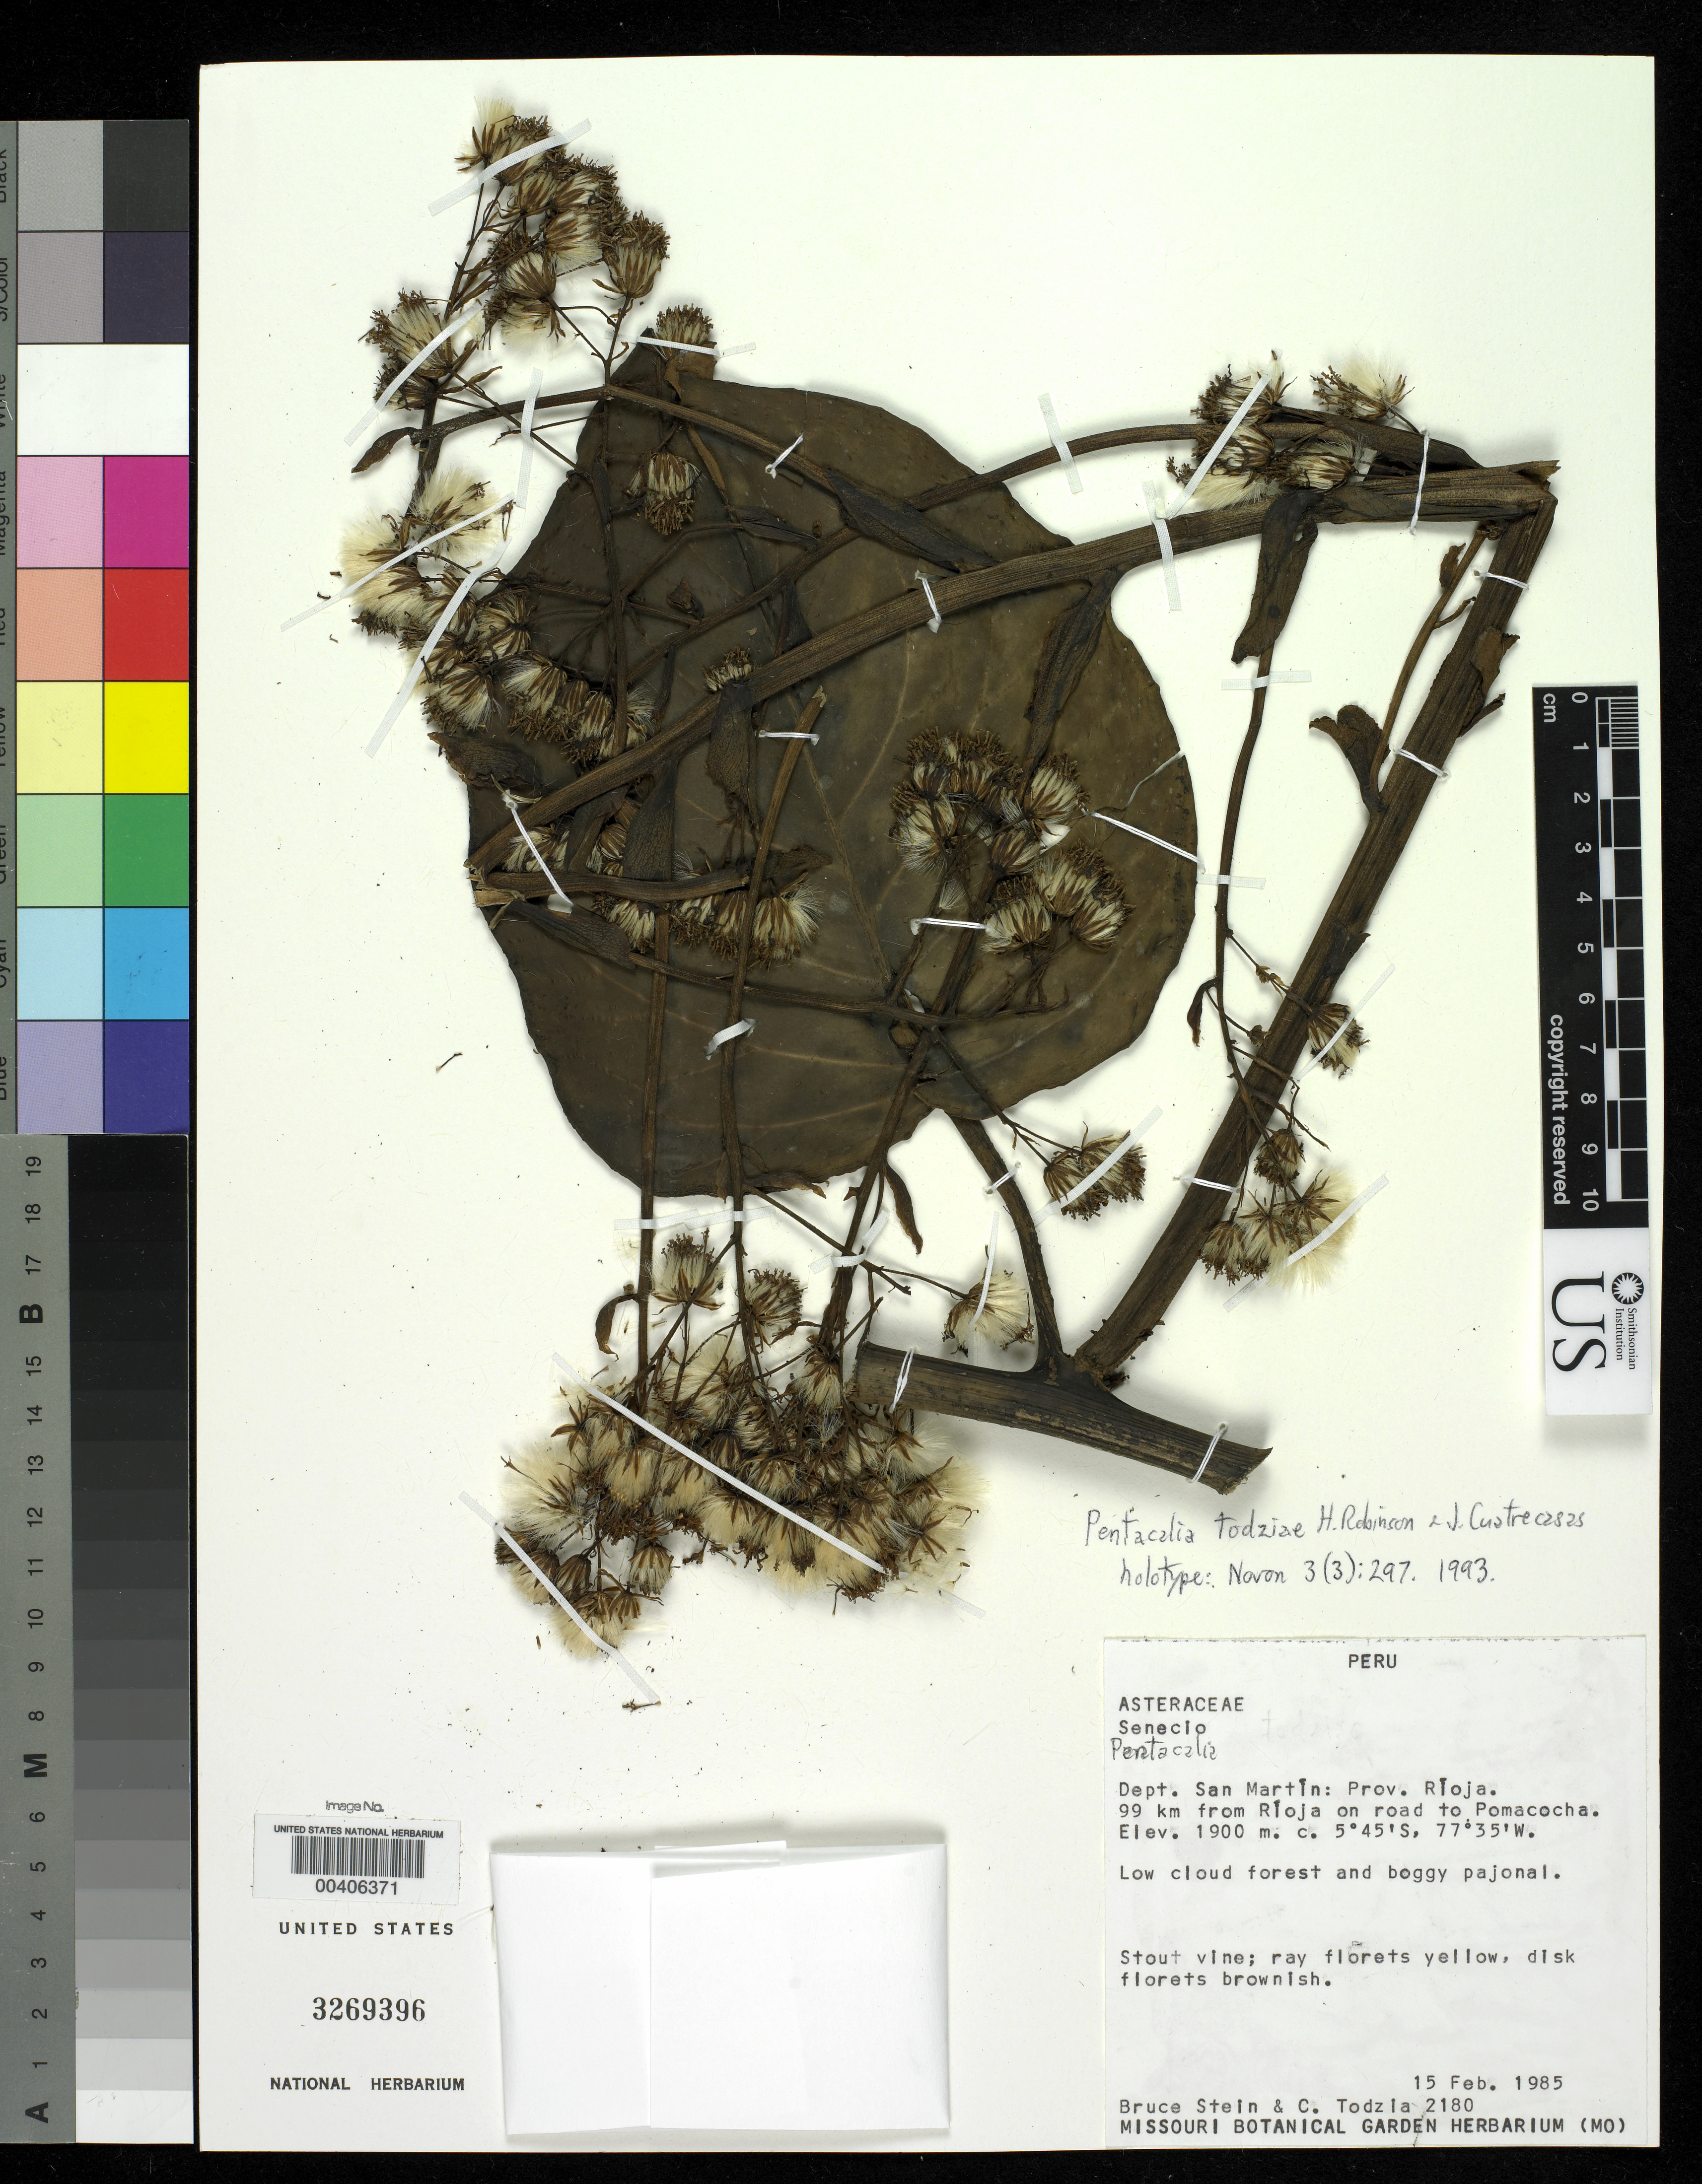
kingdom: Plantae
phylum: Tracheophyta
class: Magnoliopsida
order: Asterales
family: Asteraceae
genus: Pentacalia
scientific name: Pentacalia todziae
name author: H. Rob. & Cuatrec.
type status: Holotype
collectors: B. A. Stein & C. A. Todzia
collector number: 2180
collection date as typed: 15 Feb 1985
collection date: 1985-02-15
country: Peru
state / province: San Martín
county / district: Rioja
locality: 99 km from Rioja on road to Pomacocha.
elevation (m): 1900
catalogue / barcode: US 3269396